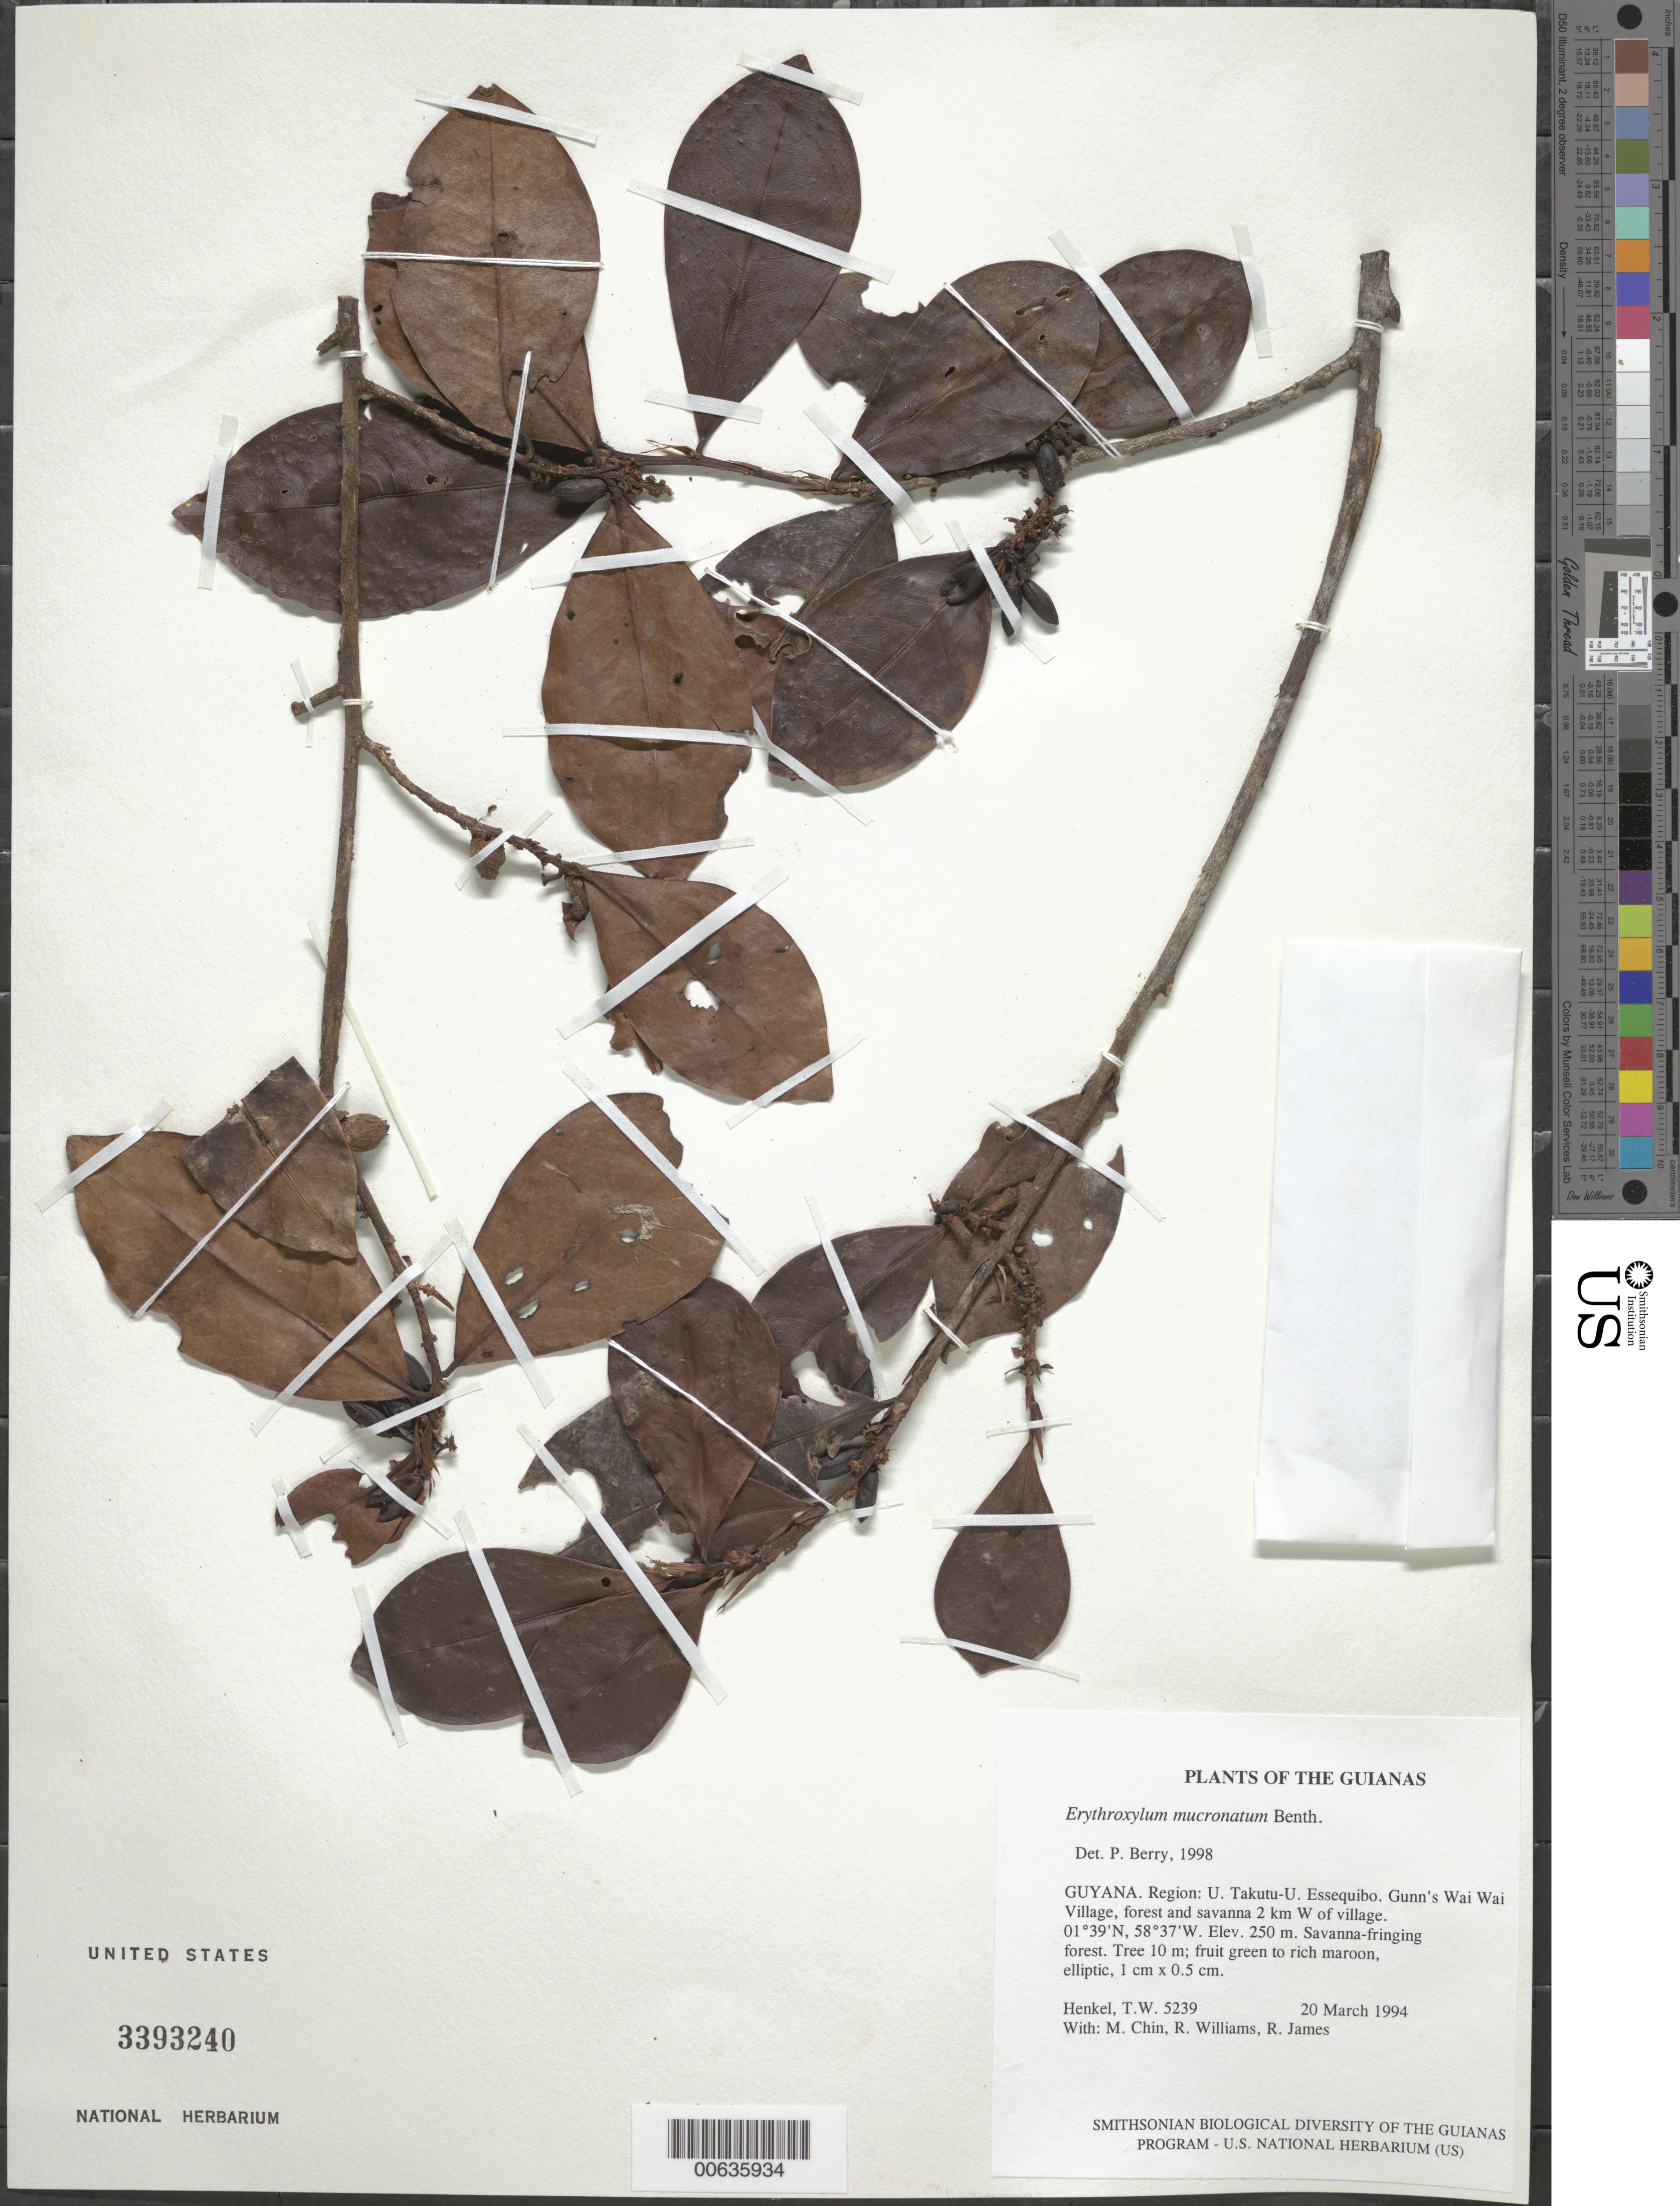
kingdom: Plantae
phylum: Tracheophyta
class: Magnoliopsida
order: Malpighiales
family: Erythroxylaceae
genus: Erythroxylum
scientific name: Erythroxylum mucronatum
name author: Benth.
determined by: Berry, P. E., (WIS), University of Wisconsin - Madison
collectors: T. Henkel, M. Chin, R. Williams & R. James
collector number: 5239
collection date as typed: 20 March 1994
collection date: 1994-03-20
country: Guyana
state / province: U. Takutu-U. Essequibo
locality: Gunn's Wai Wai Village, forest and savanna 2 km W of village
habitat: Savanna-fringing forest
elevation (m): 250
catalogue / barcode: US 3393240